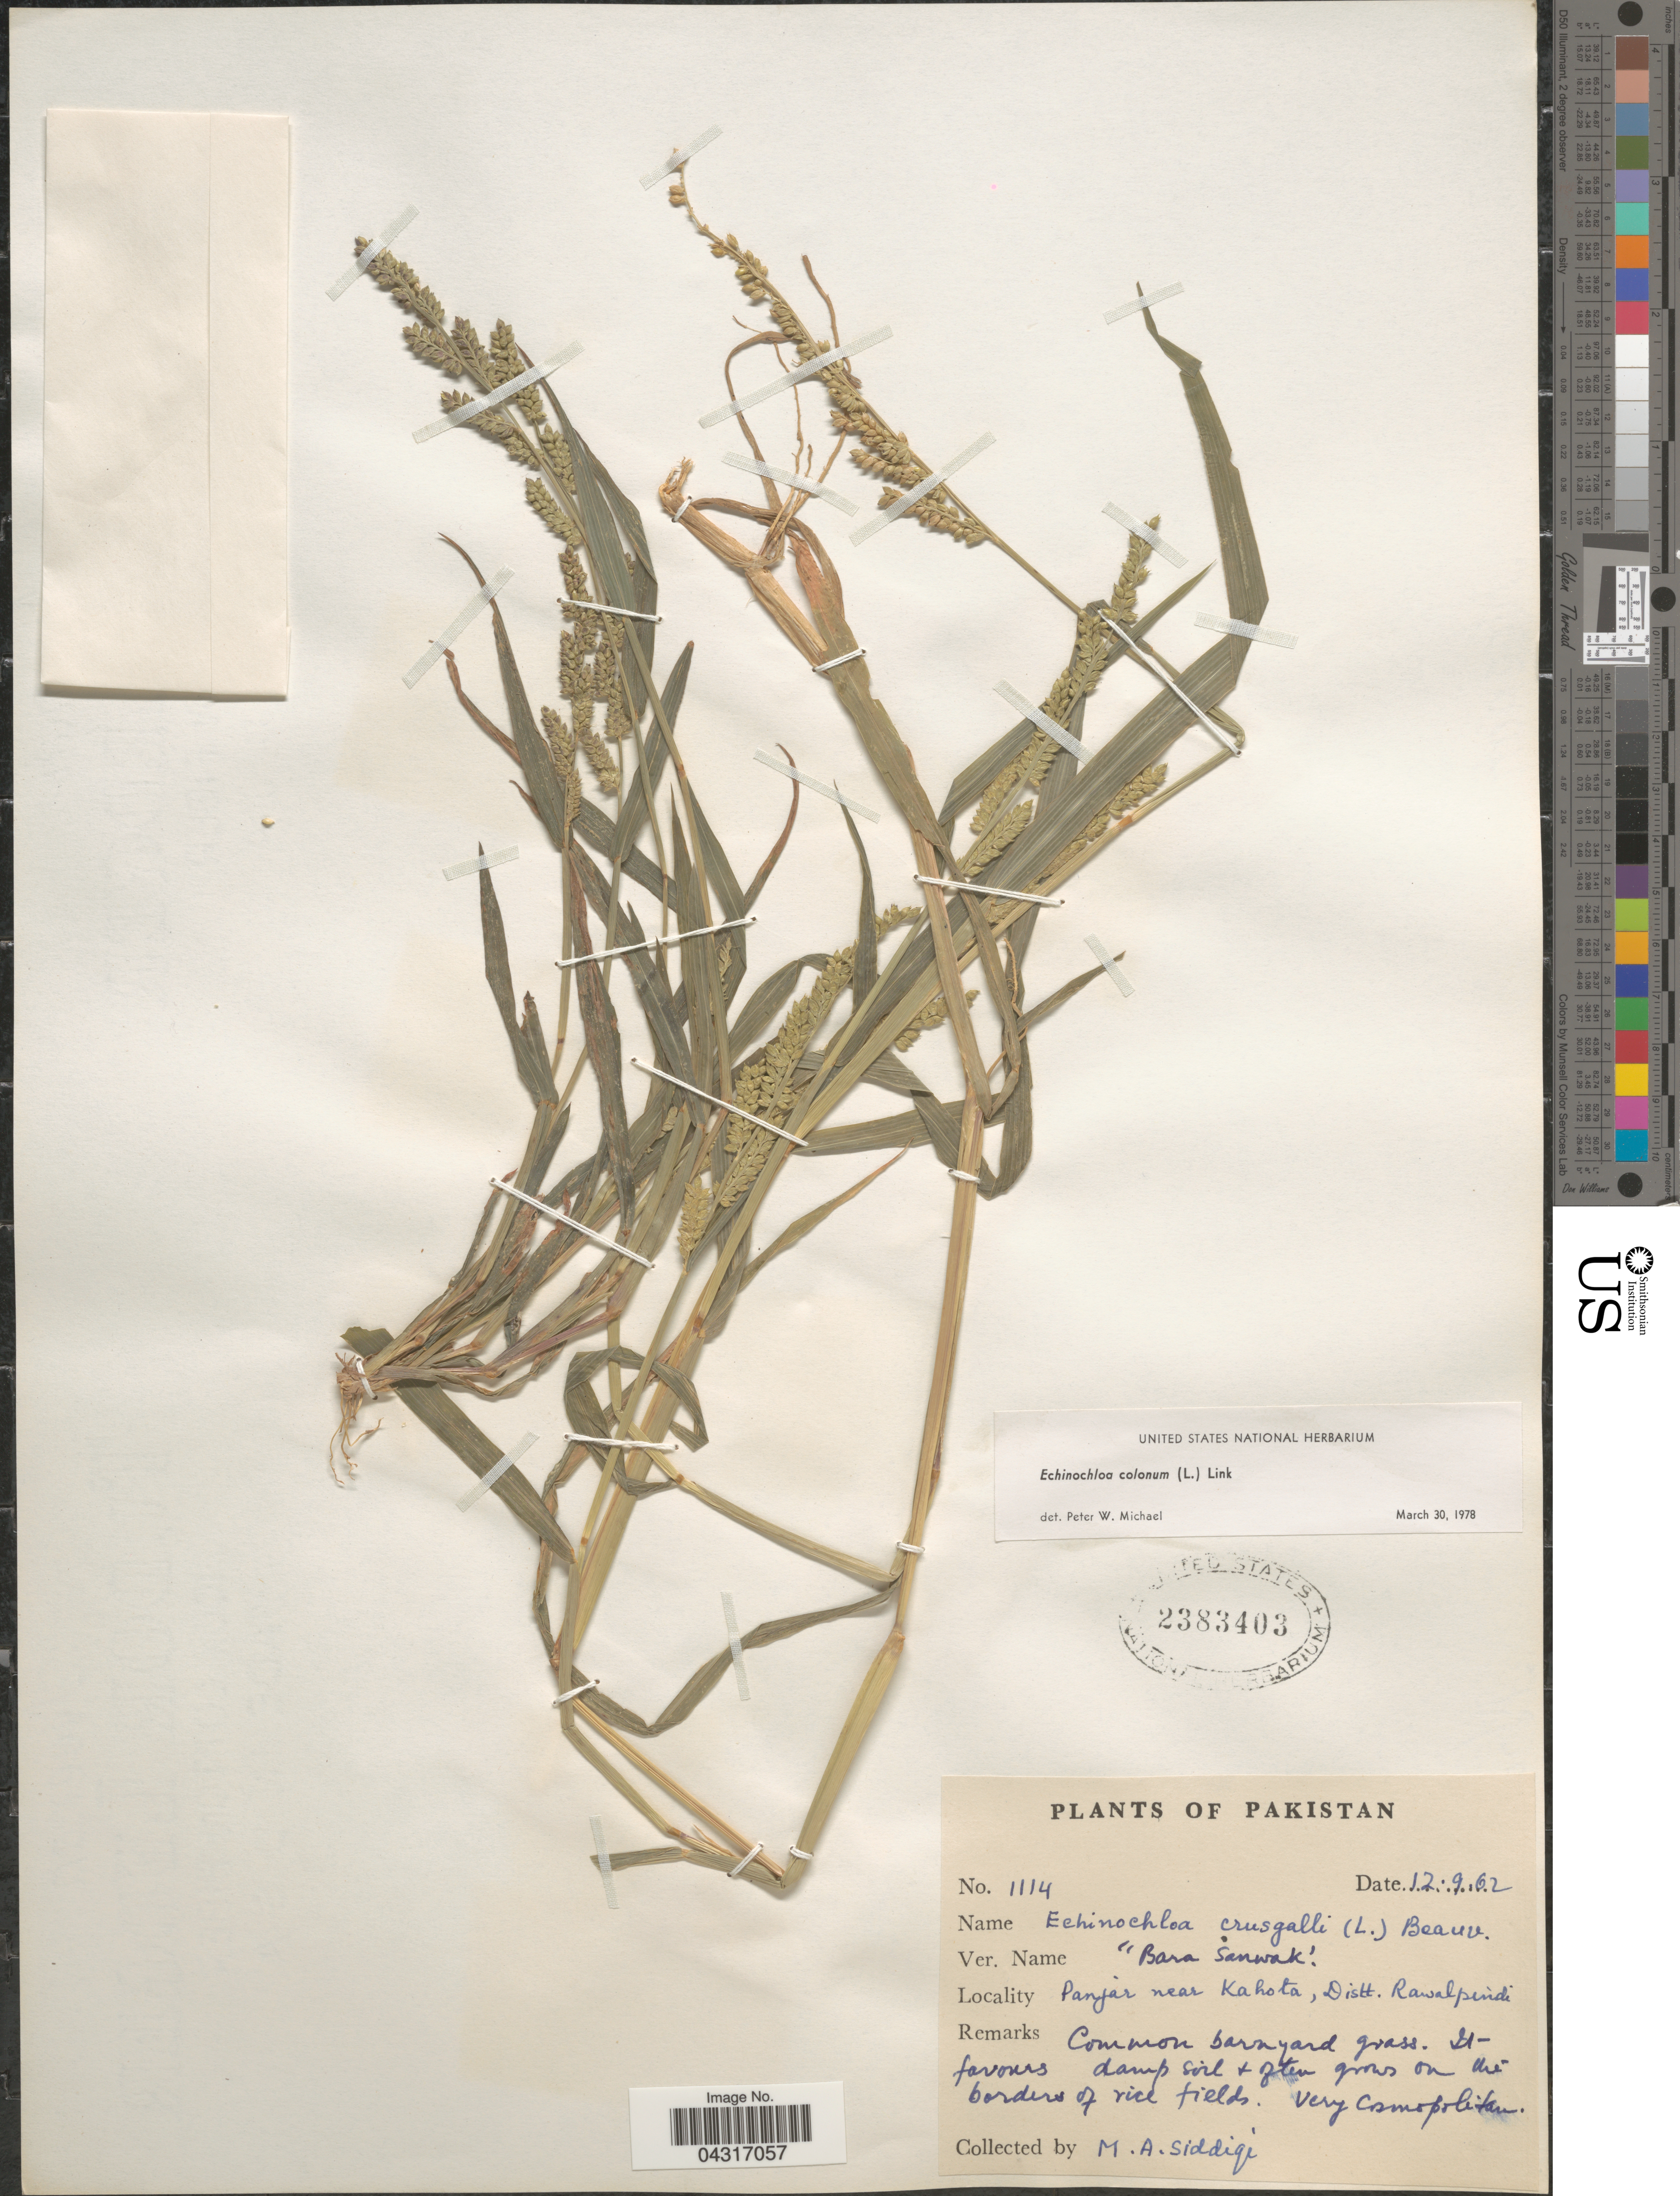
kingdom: Plantae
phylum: Tracheophyta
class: Liliopsida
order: Poales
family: Poaceae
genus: Echinochloa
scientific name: Echinochloa colona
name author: (L.) Link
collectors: M. Siddiqi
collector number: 1114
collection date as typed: Transcribed d/m/y: 12/9/62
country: Pakistan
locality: Panjar near Kahota, Distt. Rawalpindi.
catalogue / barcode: US 2383403